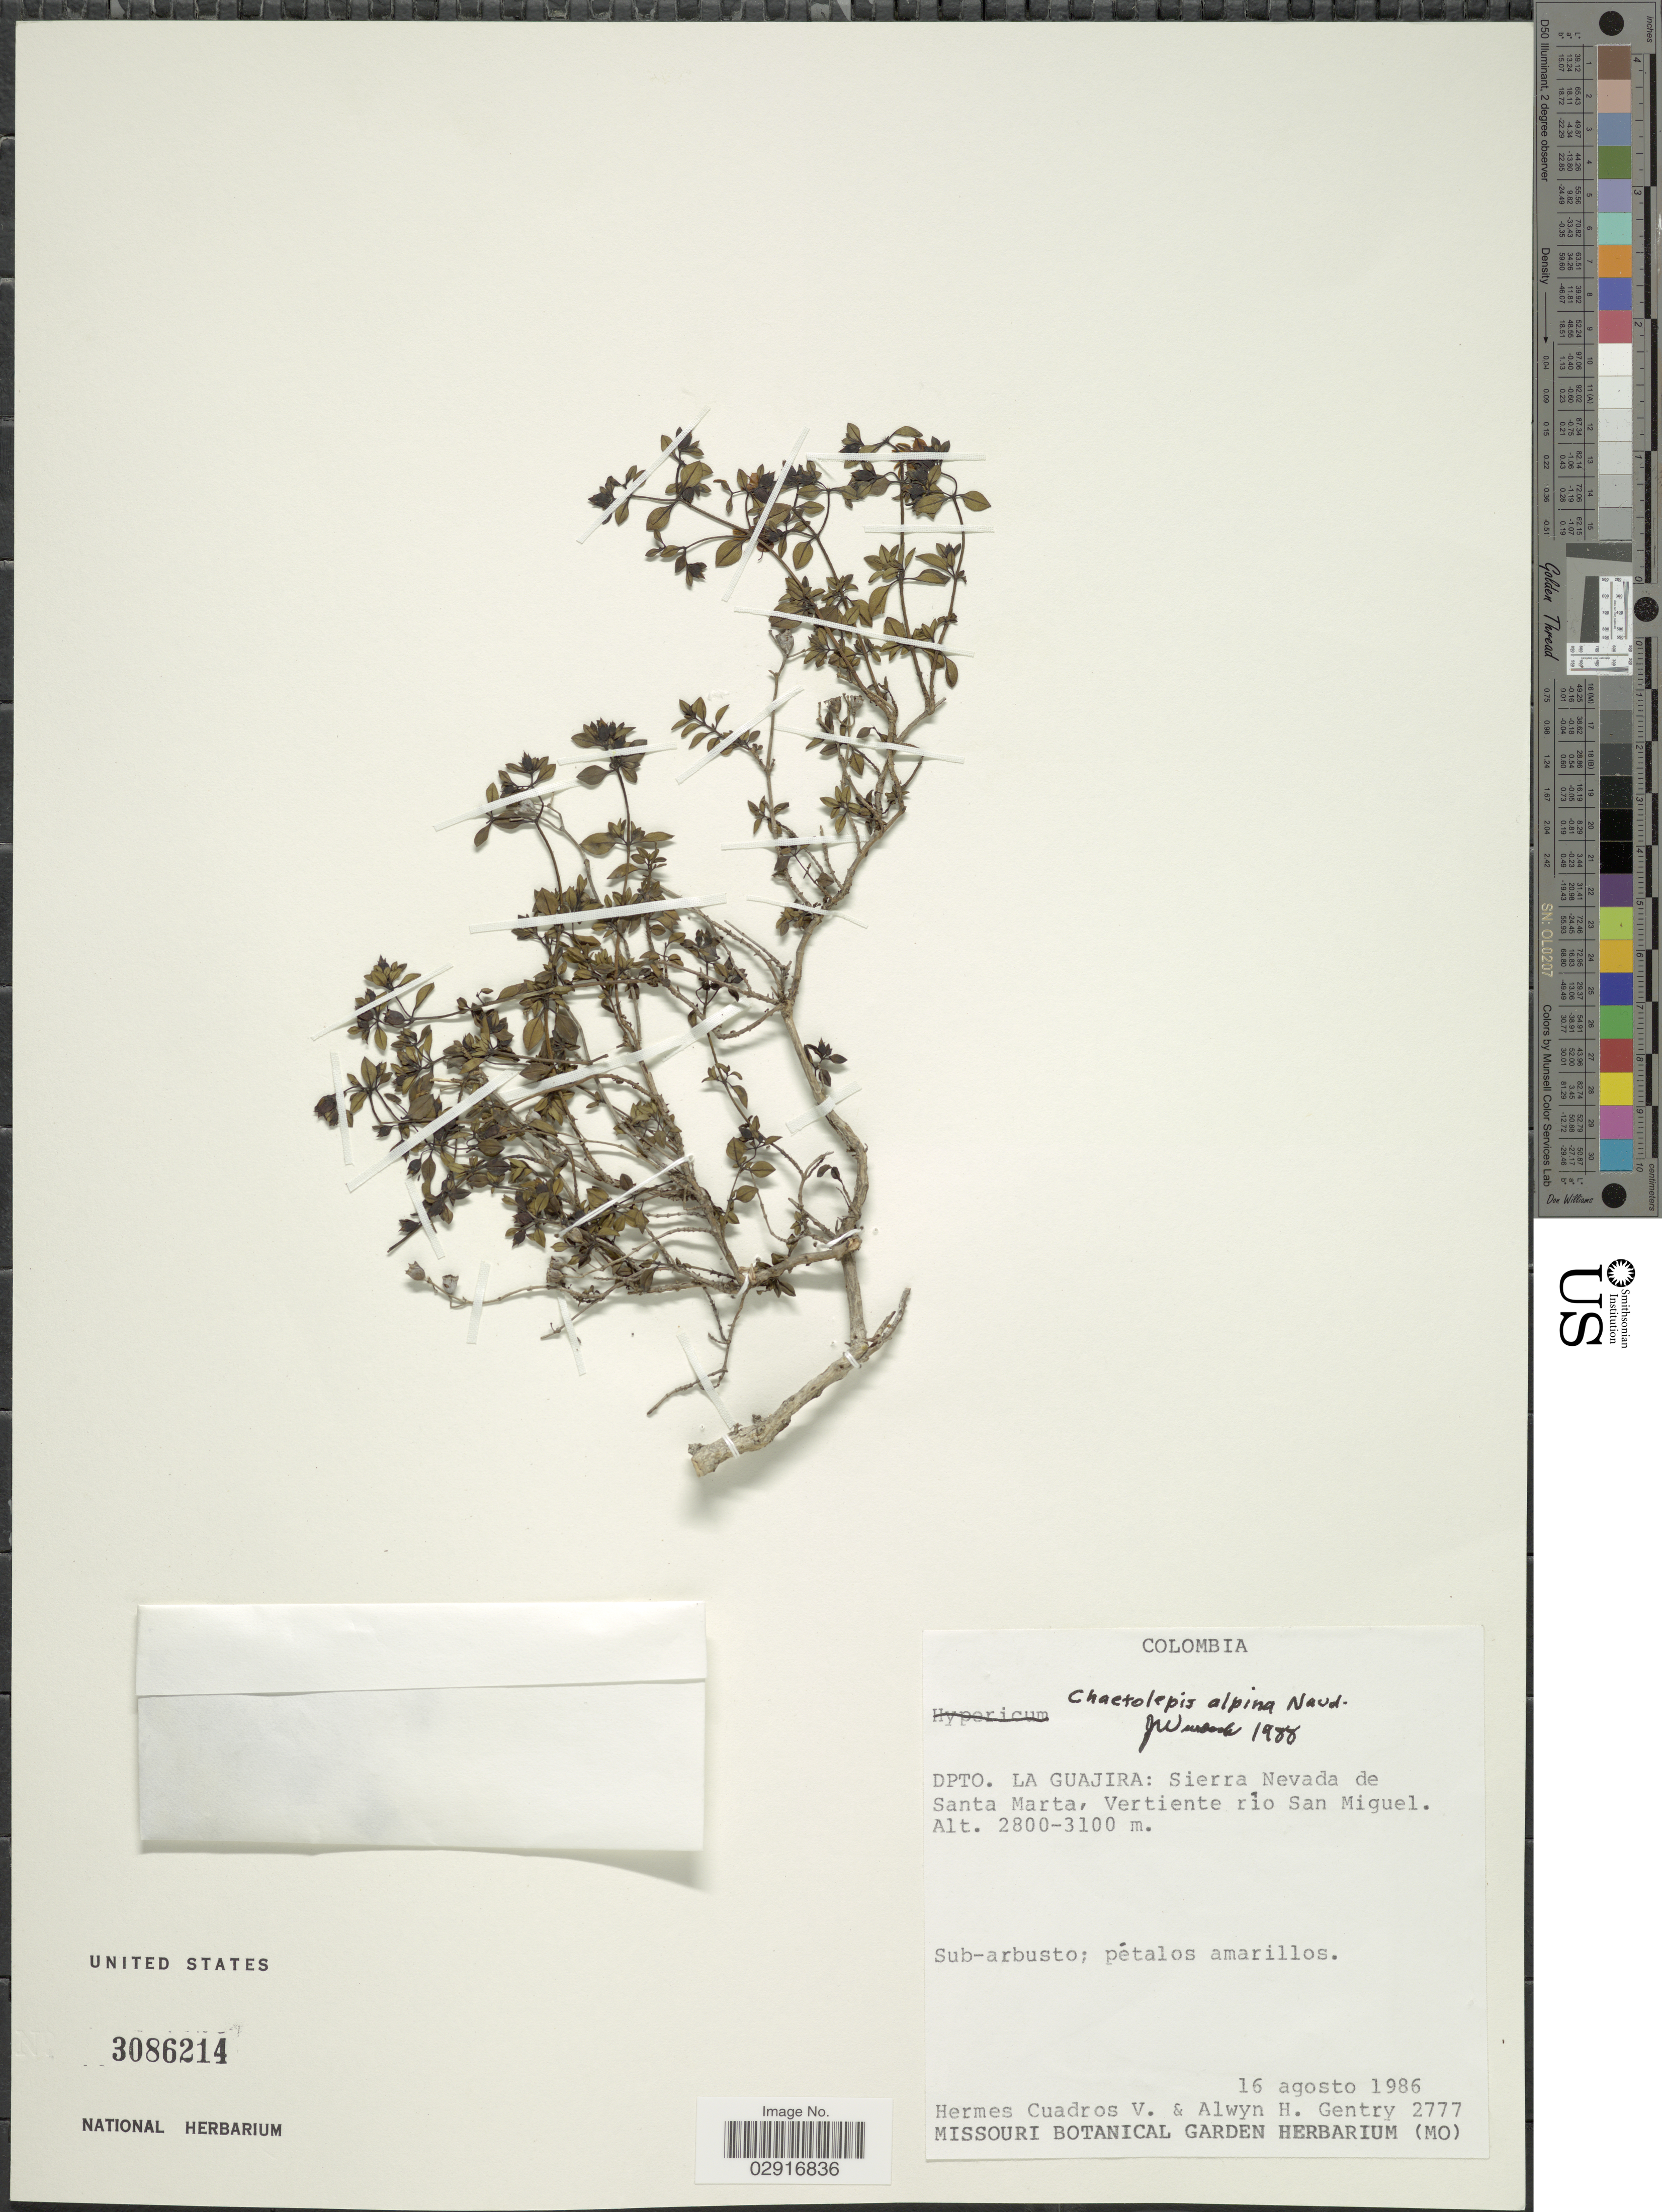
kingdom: Plantae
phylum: Tracheophyta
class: Magnoliopsida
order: Myrtales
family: Melastomataceae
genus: Chaetolepis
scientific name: Chaetolepis alpina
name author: Naudin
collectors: H. Cuadros V. & A. H. Gentry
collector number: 2777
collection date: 1986-08-16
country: Colombia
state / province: La Guajira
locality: Dpto. La Guajira: Sierra Nevada de Santa Marta, Vertiente río San Miguel.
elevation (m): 2800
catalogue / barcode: US 3086214